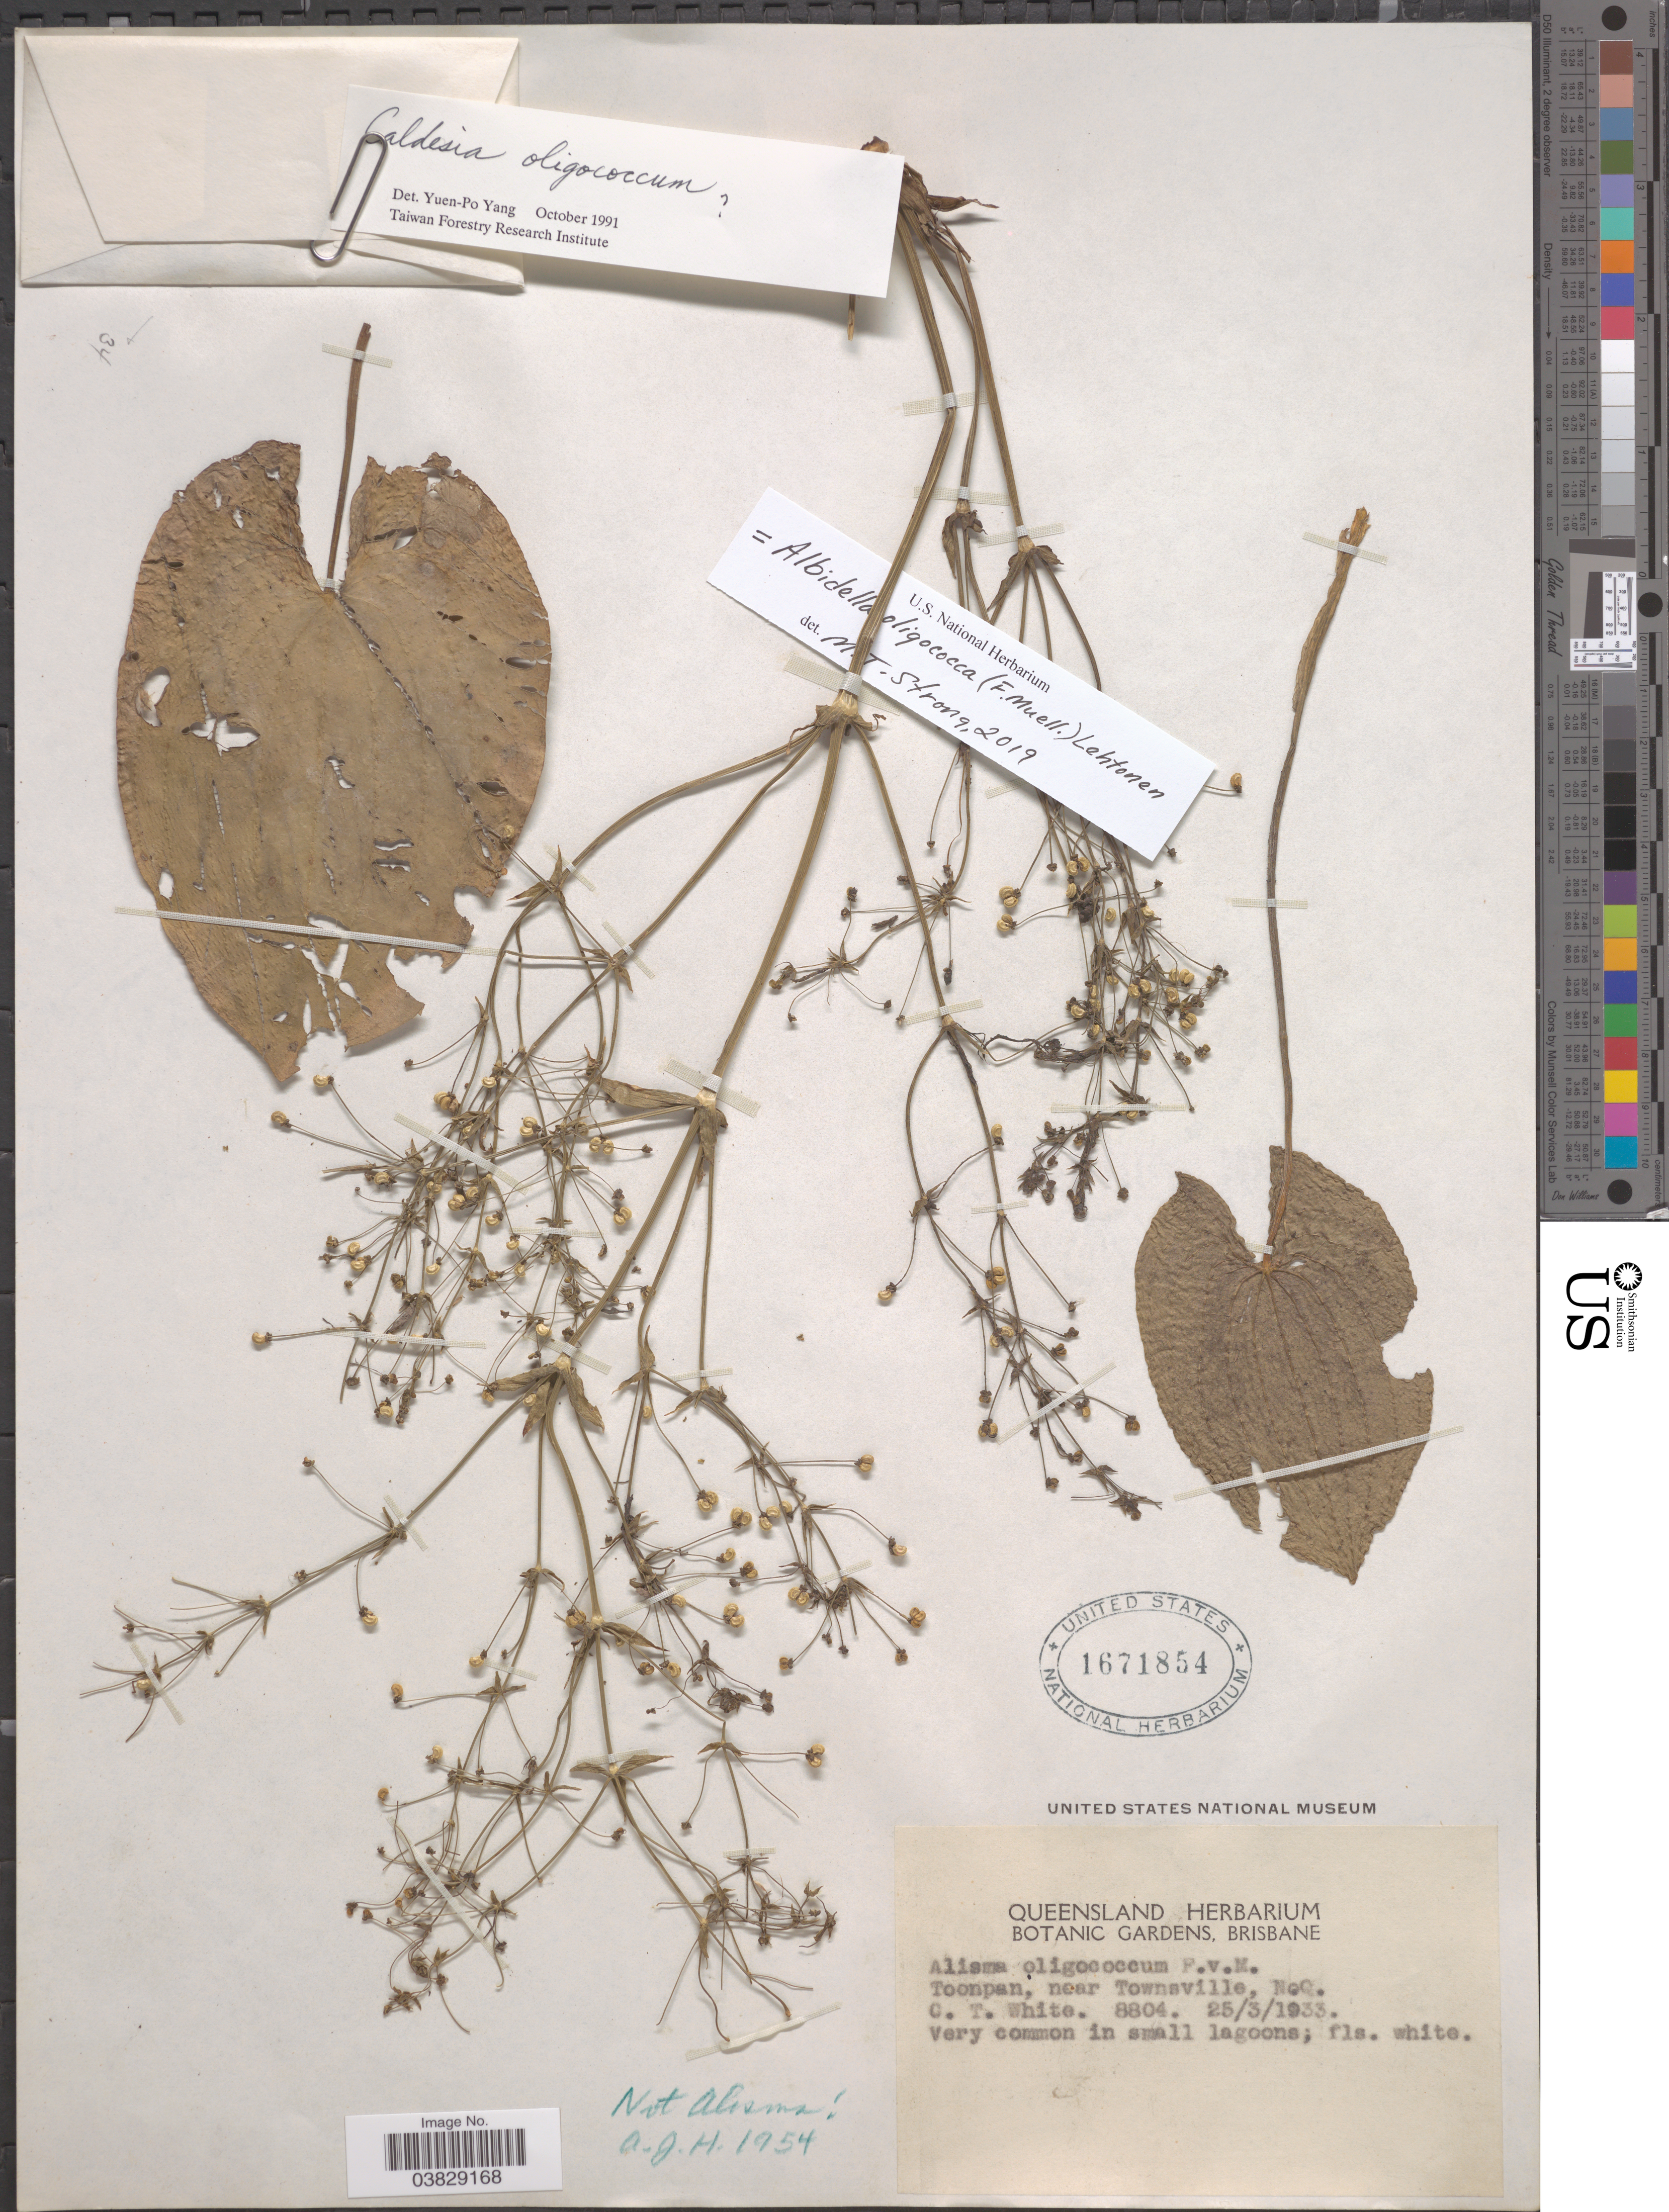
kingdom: Plantae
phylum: Tracheophyta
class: Liliopsida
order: Alismatales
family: Alismataceae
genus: Albidella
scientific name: Albidella oligococca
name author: (F. Muell.) Lehtonen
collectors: C. T. White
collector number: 8804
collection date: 1933-03-25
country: Australia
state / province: Queensland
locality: Toonpan, near Townsville.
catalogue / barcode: US 1671854